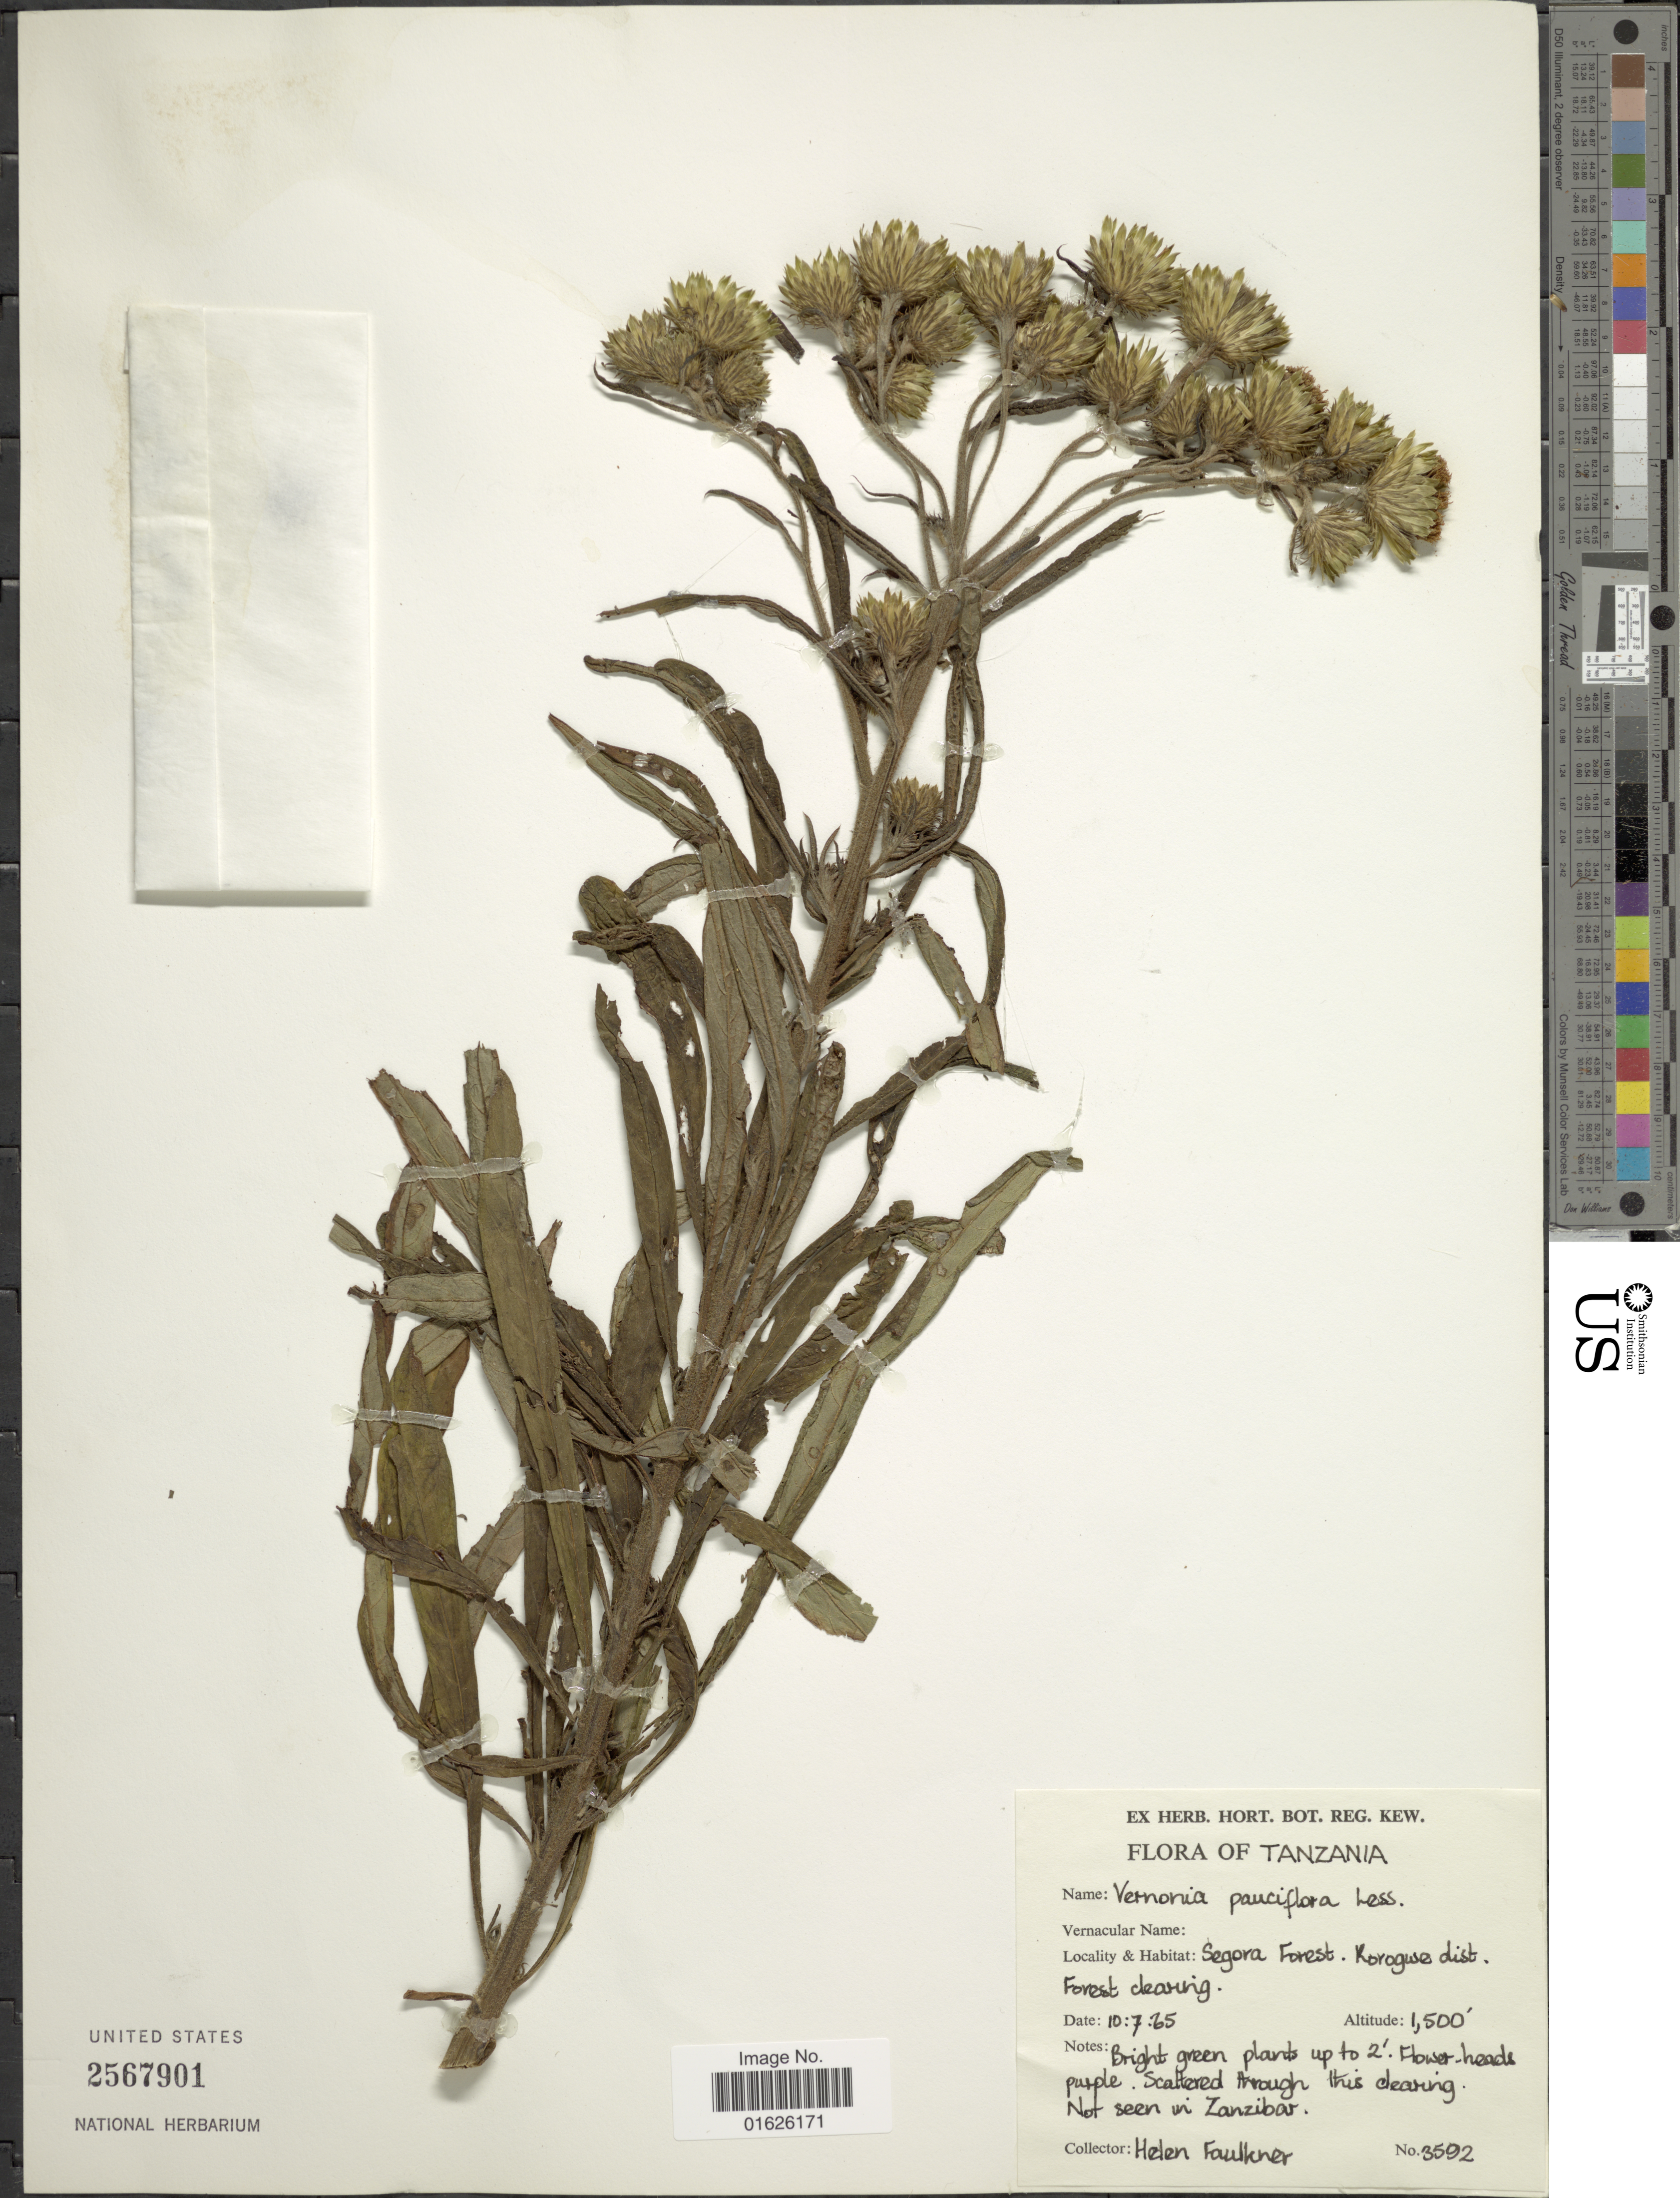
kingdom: Plantae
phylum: Tracheophyta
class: Magnoliopsida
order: Asterales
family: Asteraceae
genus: Centrapalus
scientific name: Centrapalus pauciflorus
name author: (Willd.) H. Rob.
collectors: H. Faulkner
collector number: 3592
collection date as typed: Transcribed d/m/y: 10/7/65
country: Tanzania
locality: Segora forest, Korogwe district, forest clearing.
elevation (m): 457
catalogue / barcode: US 2567901